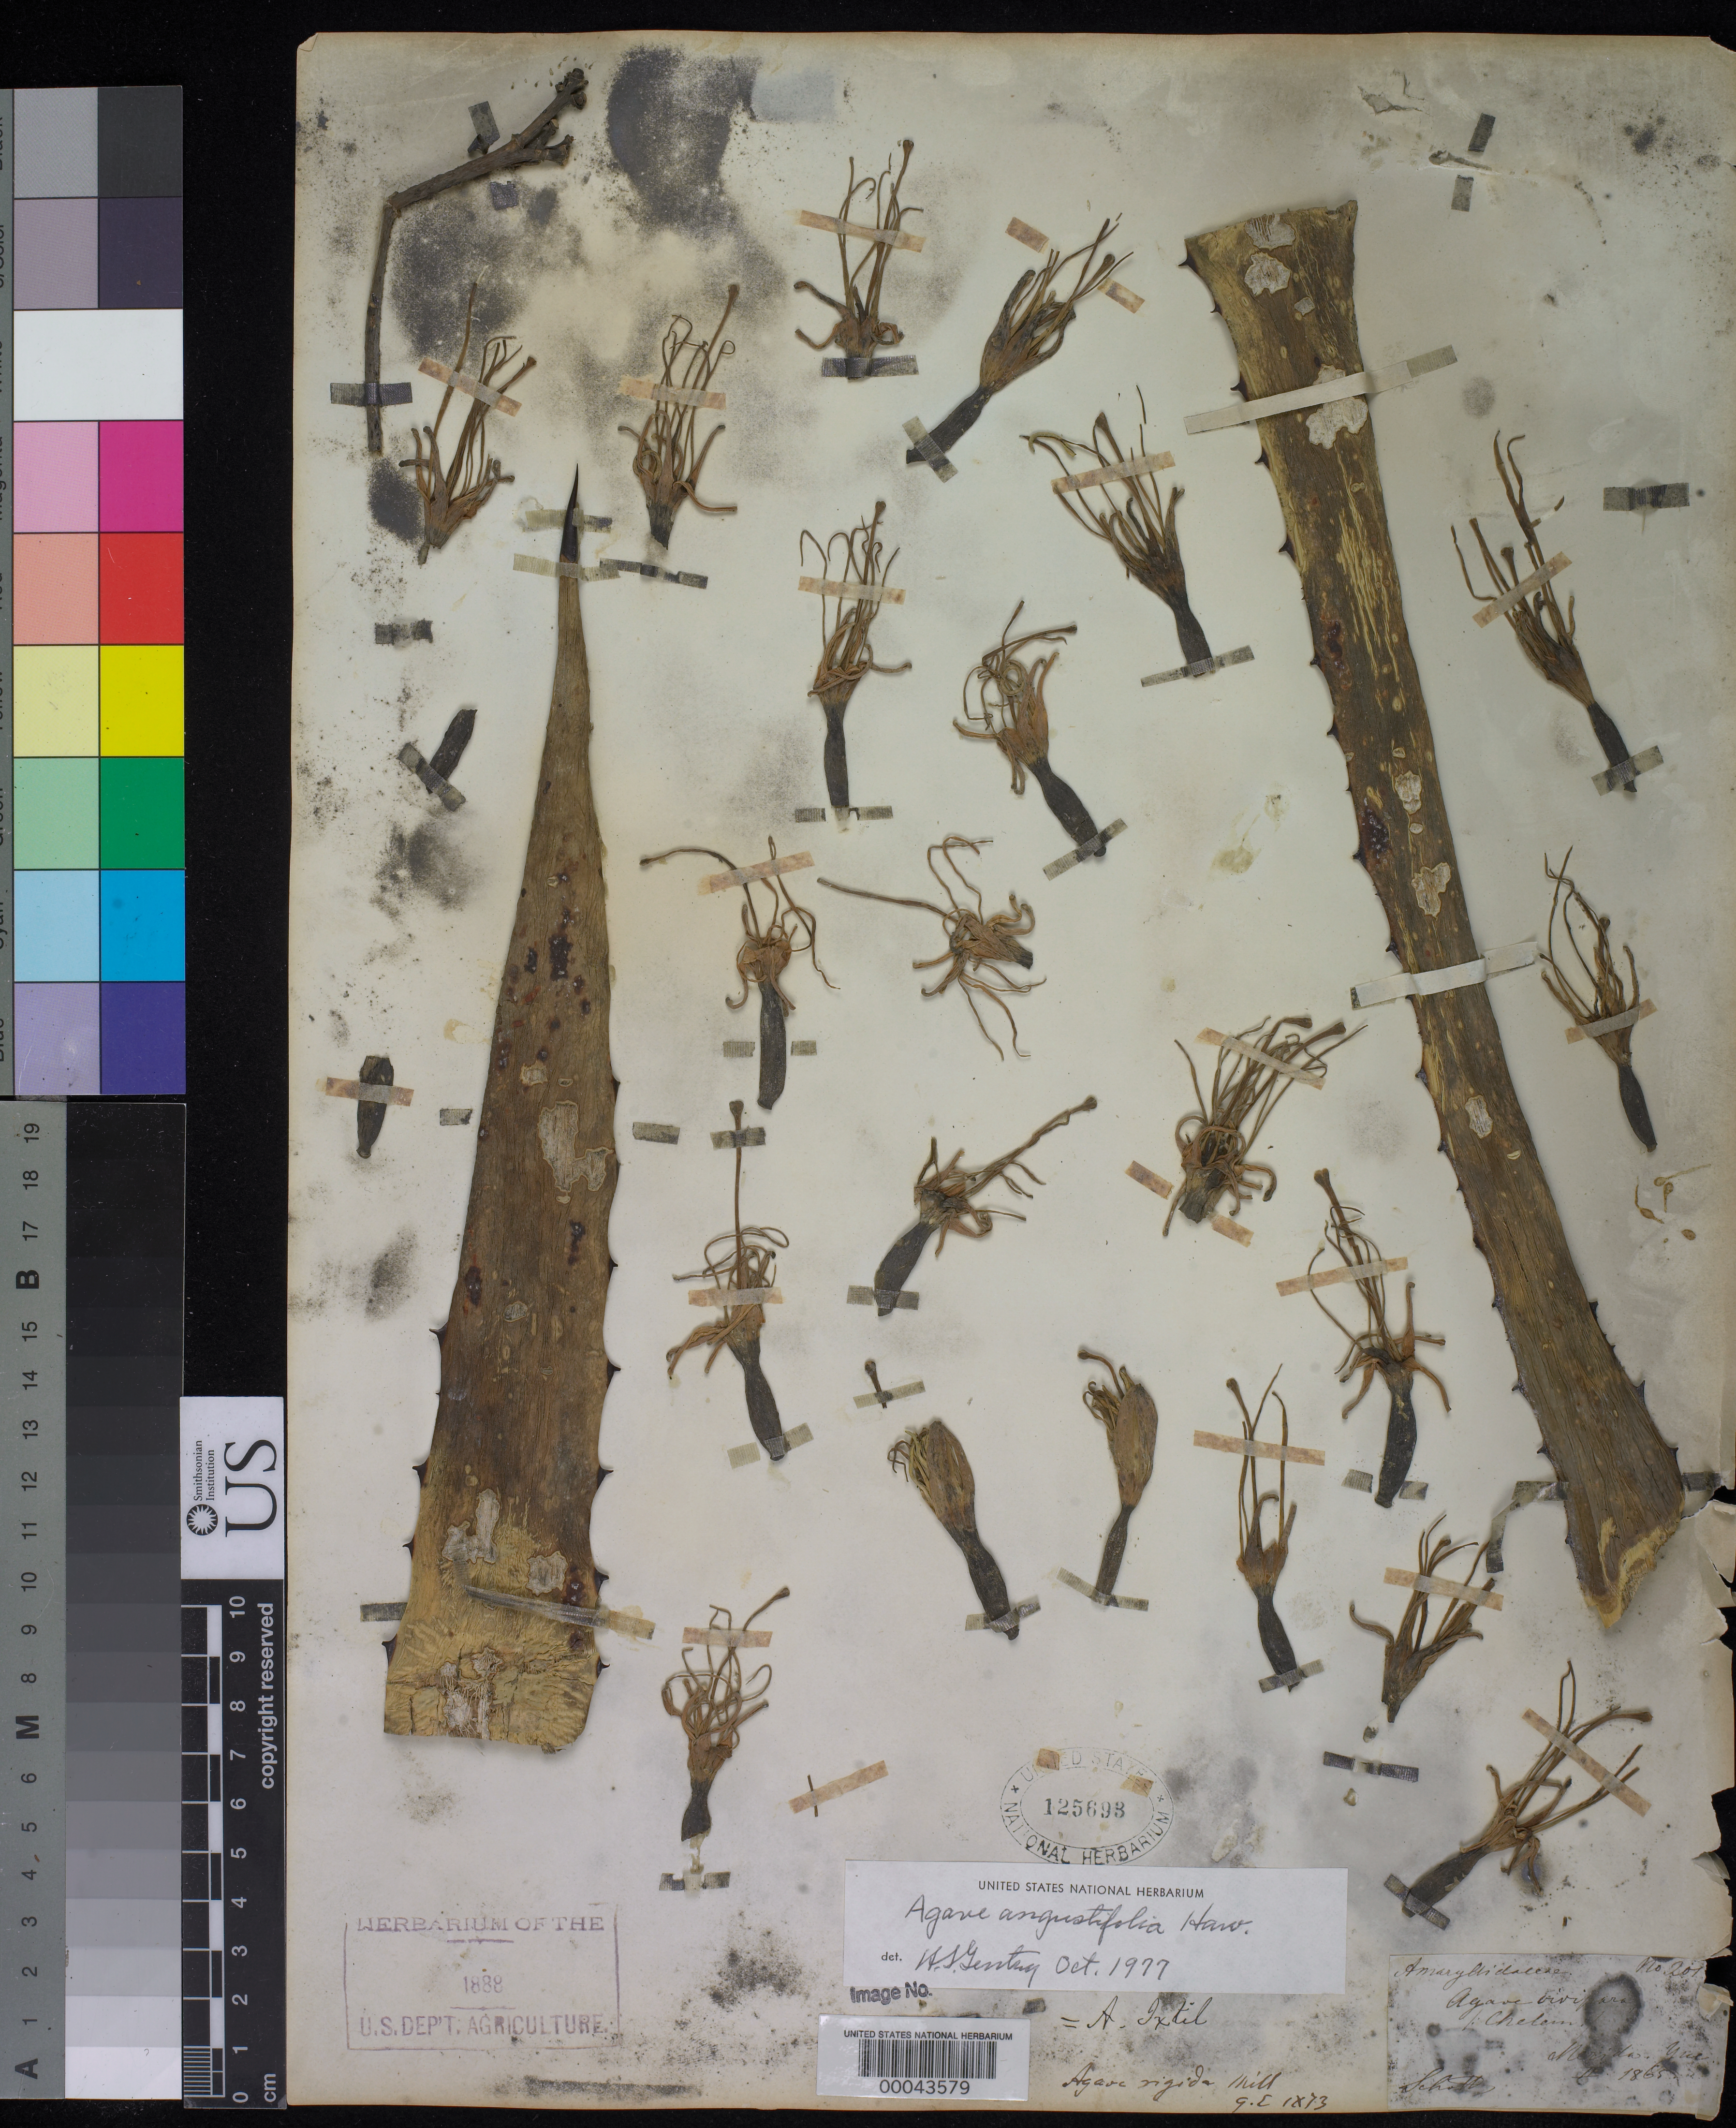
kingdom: Plantae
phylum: Tracheophyta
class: Liliopsida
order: Asparagales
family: Asparagaceae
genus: Agave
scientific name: Agave angustifolia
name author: Haw.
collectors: A. C. V. Schott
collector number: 201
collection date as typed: Feb 1865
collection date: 1865-02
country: Mexico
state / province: Yucatán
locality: Merida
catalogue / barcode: US 125693